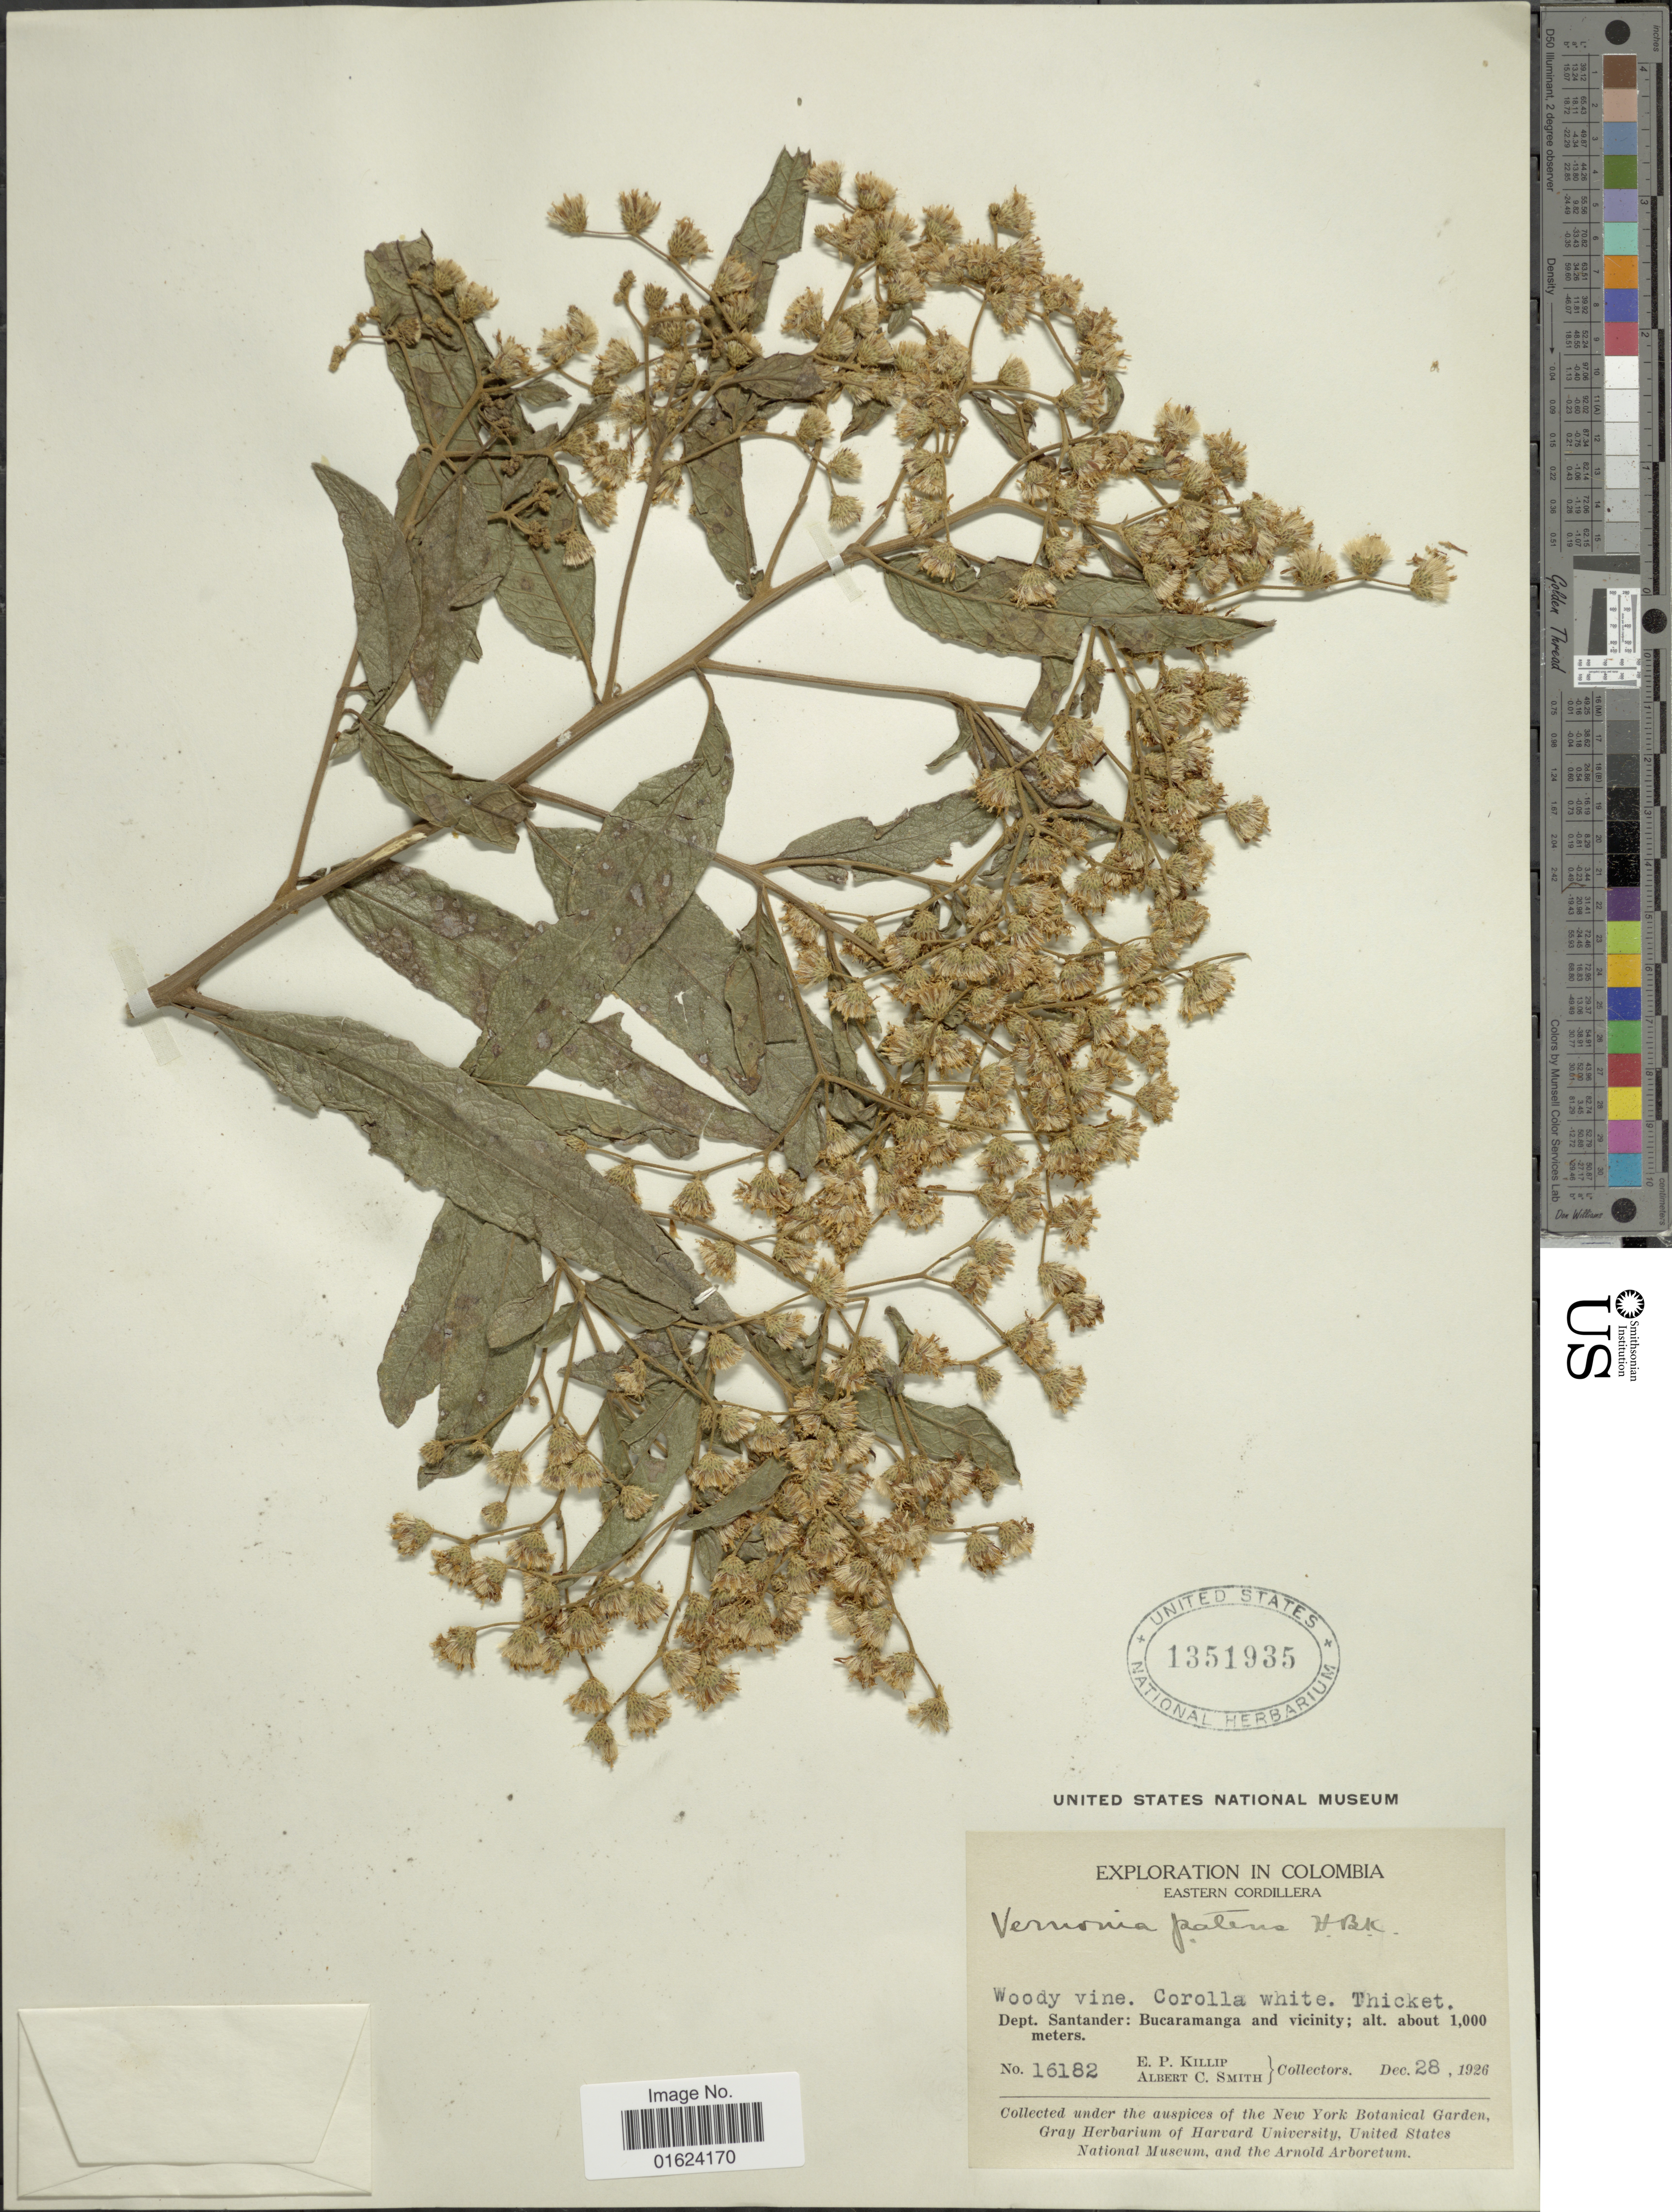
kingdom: Plantae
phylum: Tracheophyta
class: Magnoliopsida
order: Asterales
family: Asteraceae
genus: Vernonanthura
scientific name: Vernonanthura patens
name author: (Kunth) H. Rob.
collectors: E. P. Killip & A. C. Smith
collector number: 16182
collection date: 1926-12-28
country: Colombia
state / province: Santander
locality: Dept. Santander: Bucaramanga and vicinity .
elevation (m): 1000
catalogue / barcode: US 1351935